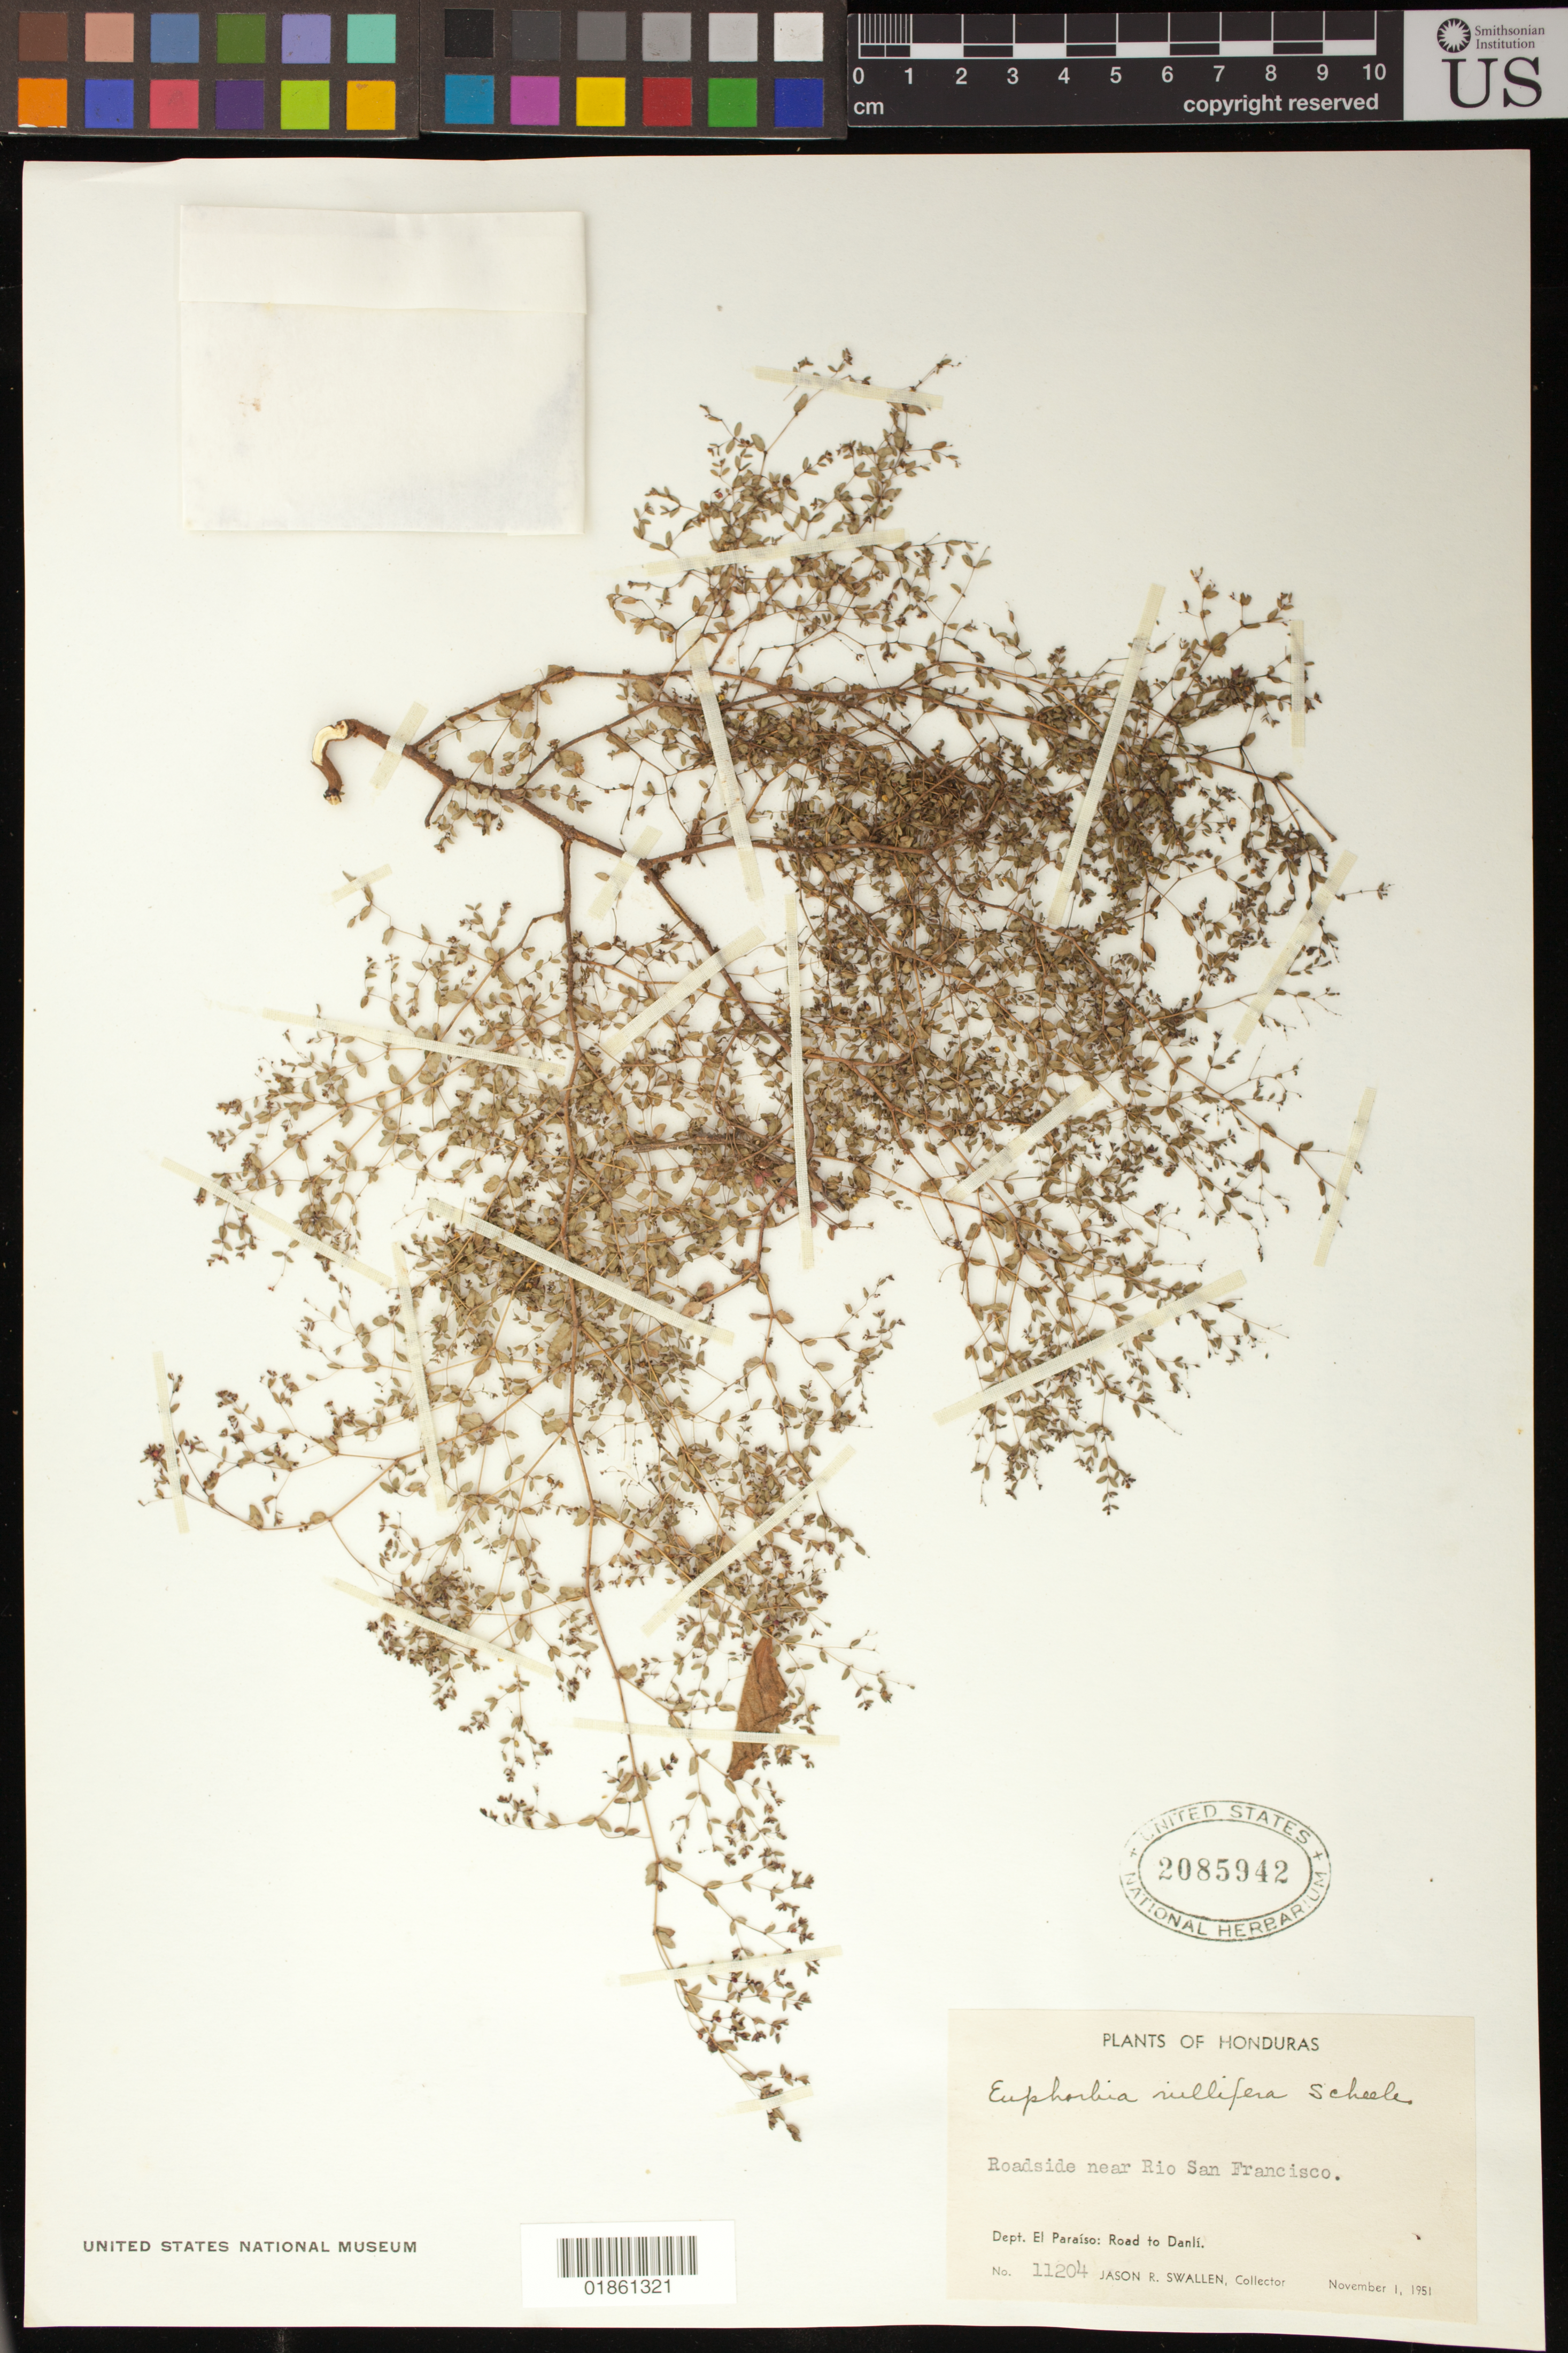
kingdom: Plantae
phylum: Tracheophyta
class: Magnoliopsida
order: Malpighiales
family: Euphorbiaceae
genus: Euphorbia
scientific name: Euphorbia villifera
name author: Scheele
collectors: J. R. Swallen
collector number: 11204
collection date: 1951-11-01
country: Honduras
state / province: El Paraíso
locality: Road to Danli; Roadside near Rio San Francisco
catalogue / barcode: US 2085942